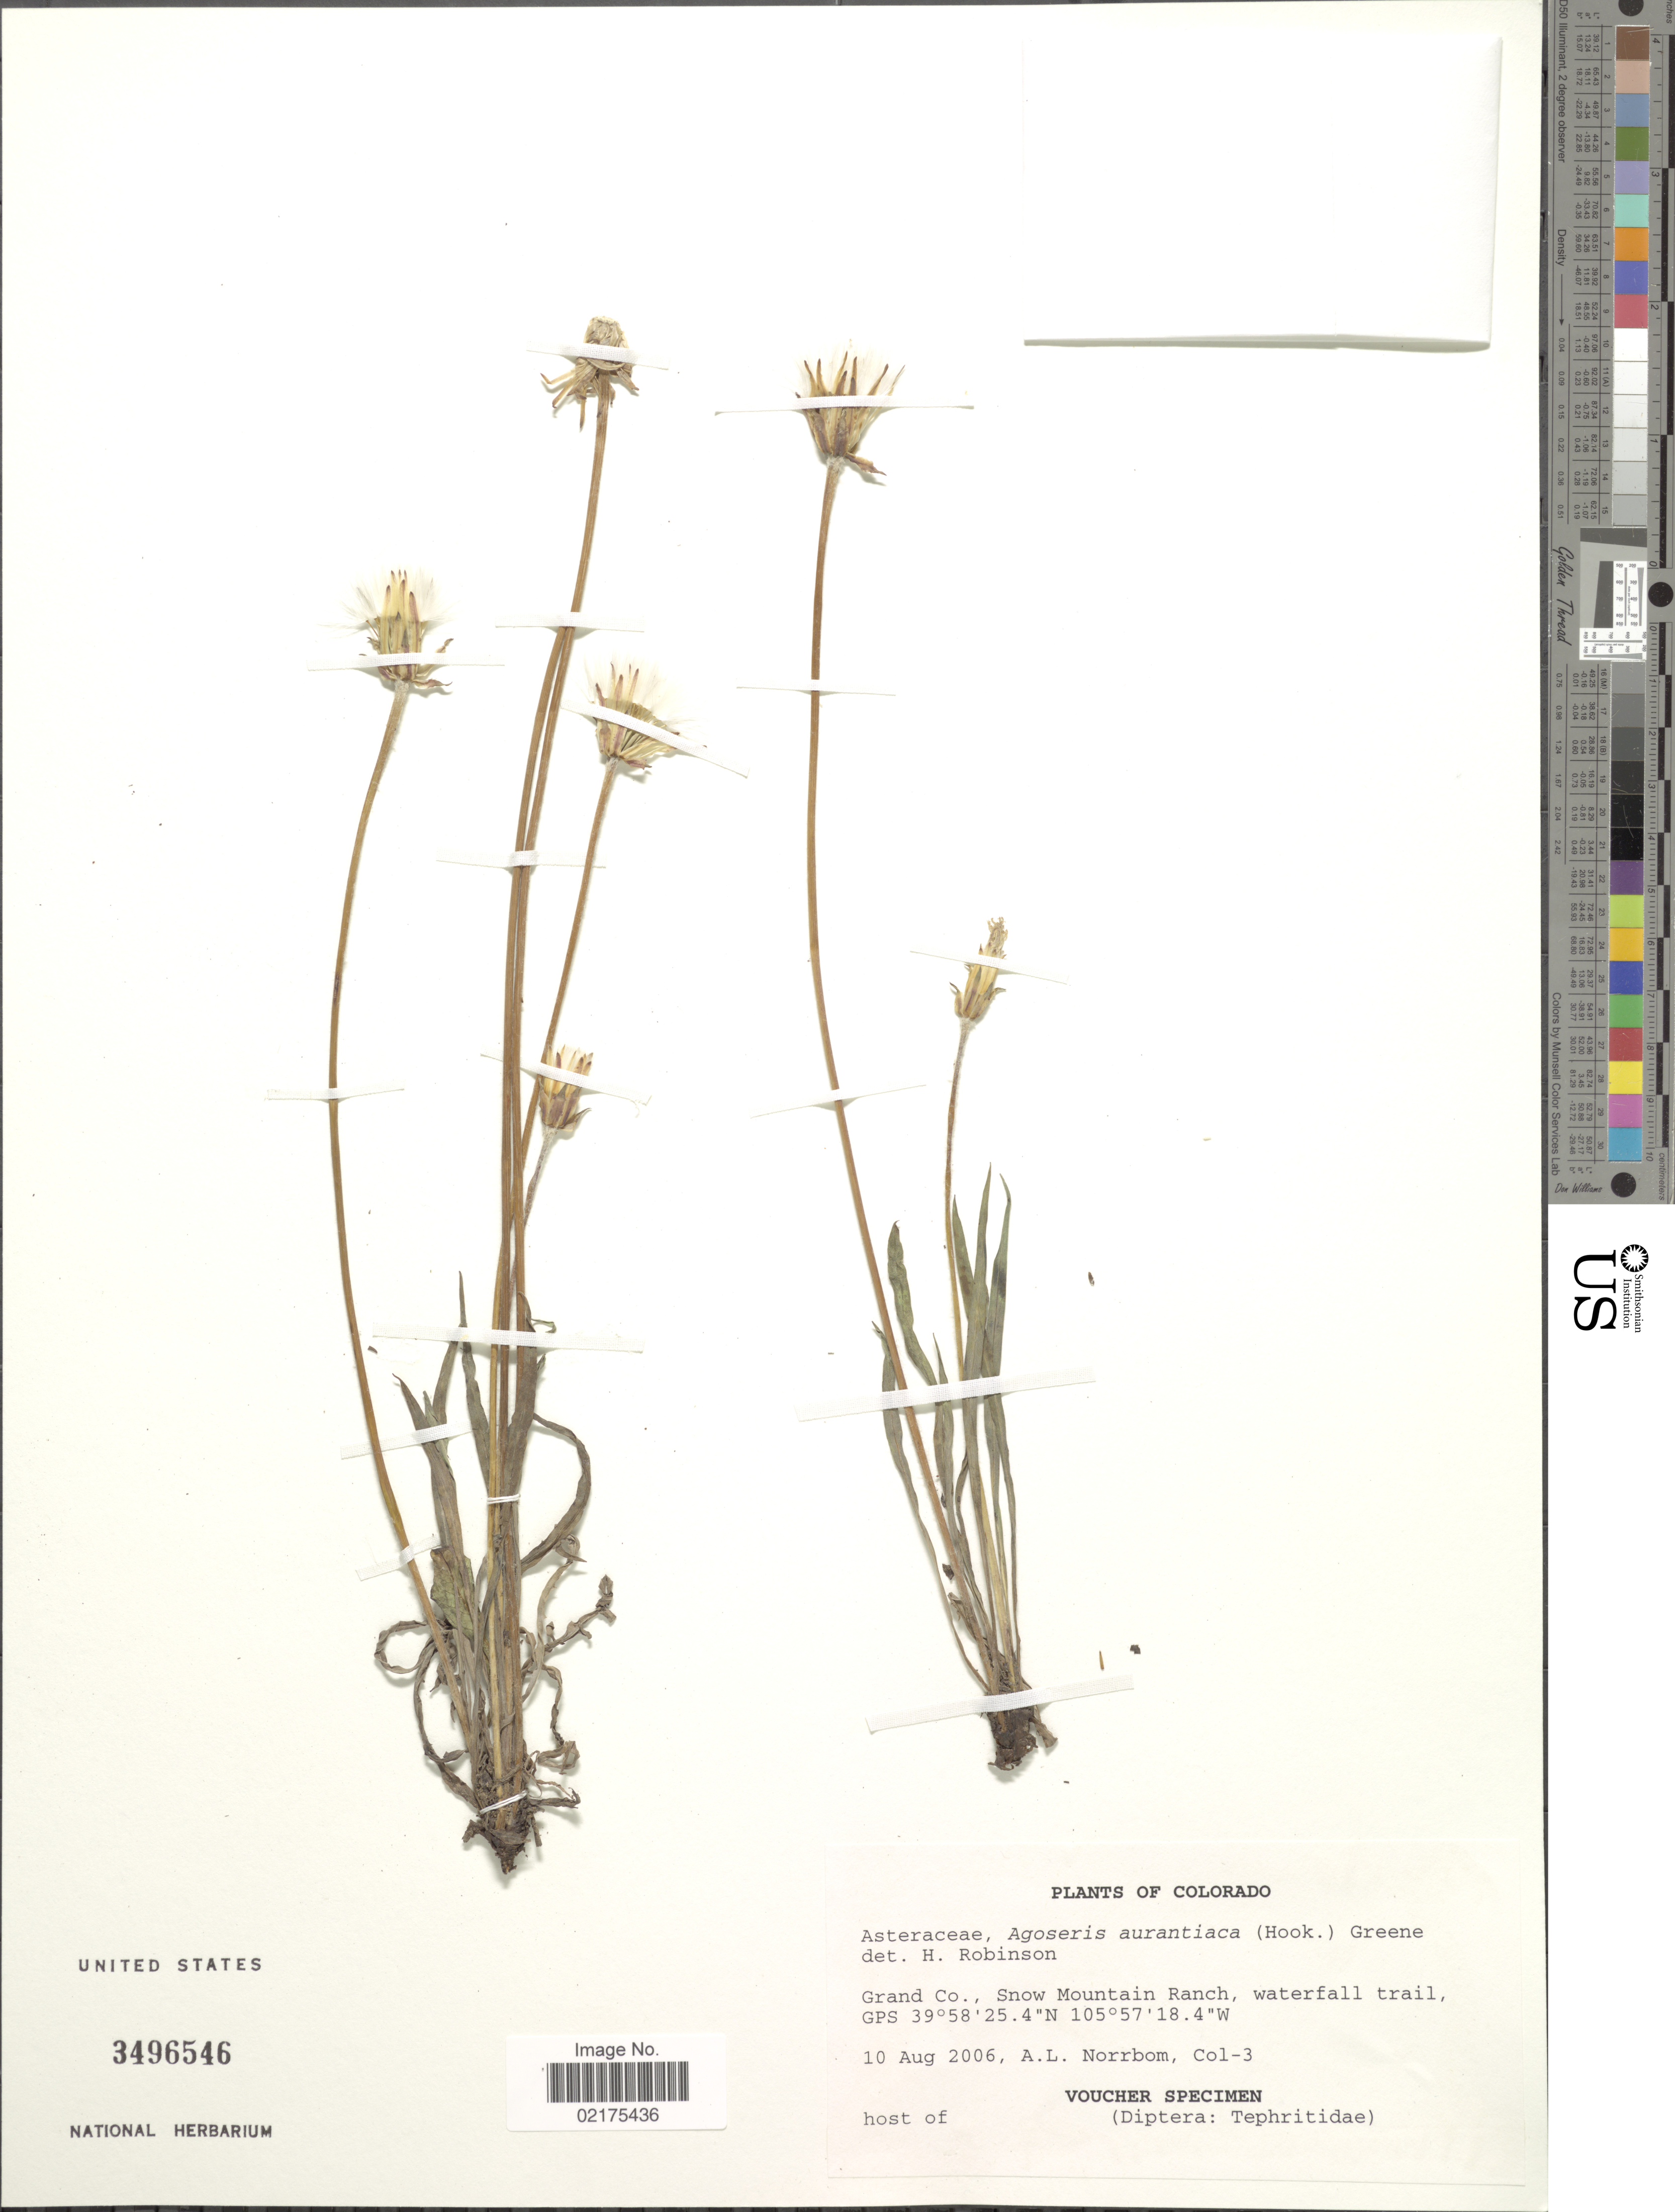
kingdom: Plantae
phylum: Tracheophyta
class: Magnoliopsida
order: Asterales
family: Asteraceae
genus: Agoseris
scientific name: Agoseris aurantiaca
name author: (Hook.) Greene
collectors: A. L. Norrbom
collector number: Col-3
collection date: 2006-08-10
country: United States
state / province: Colorado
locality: Grand Co. , Snow Mountain Ranch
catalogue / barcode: US 3496546